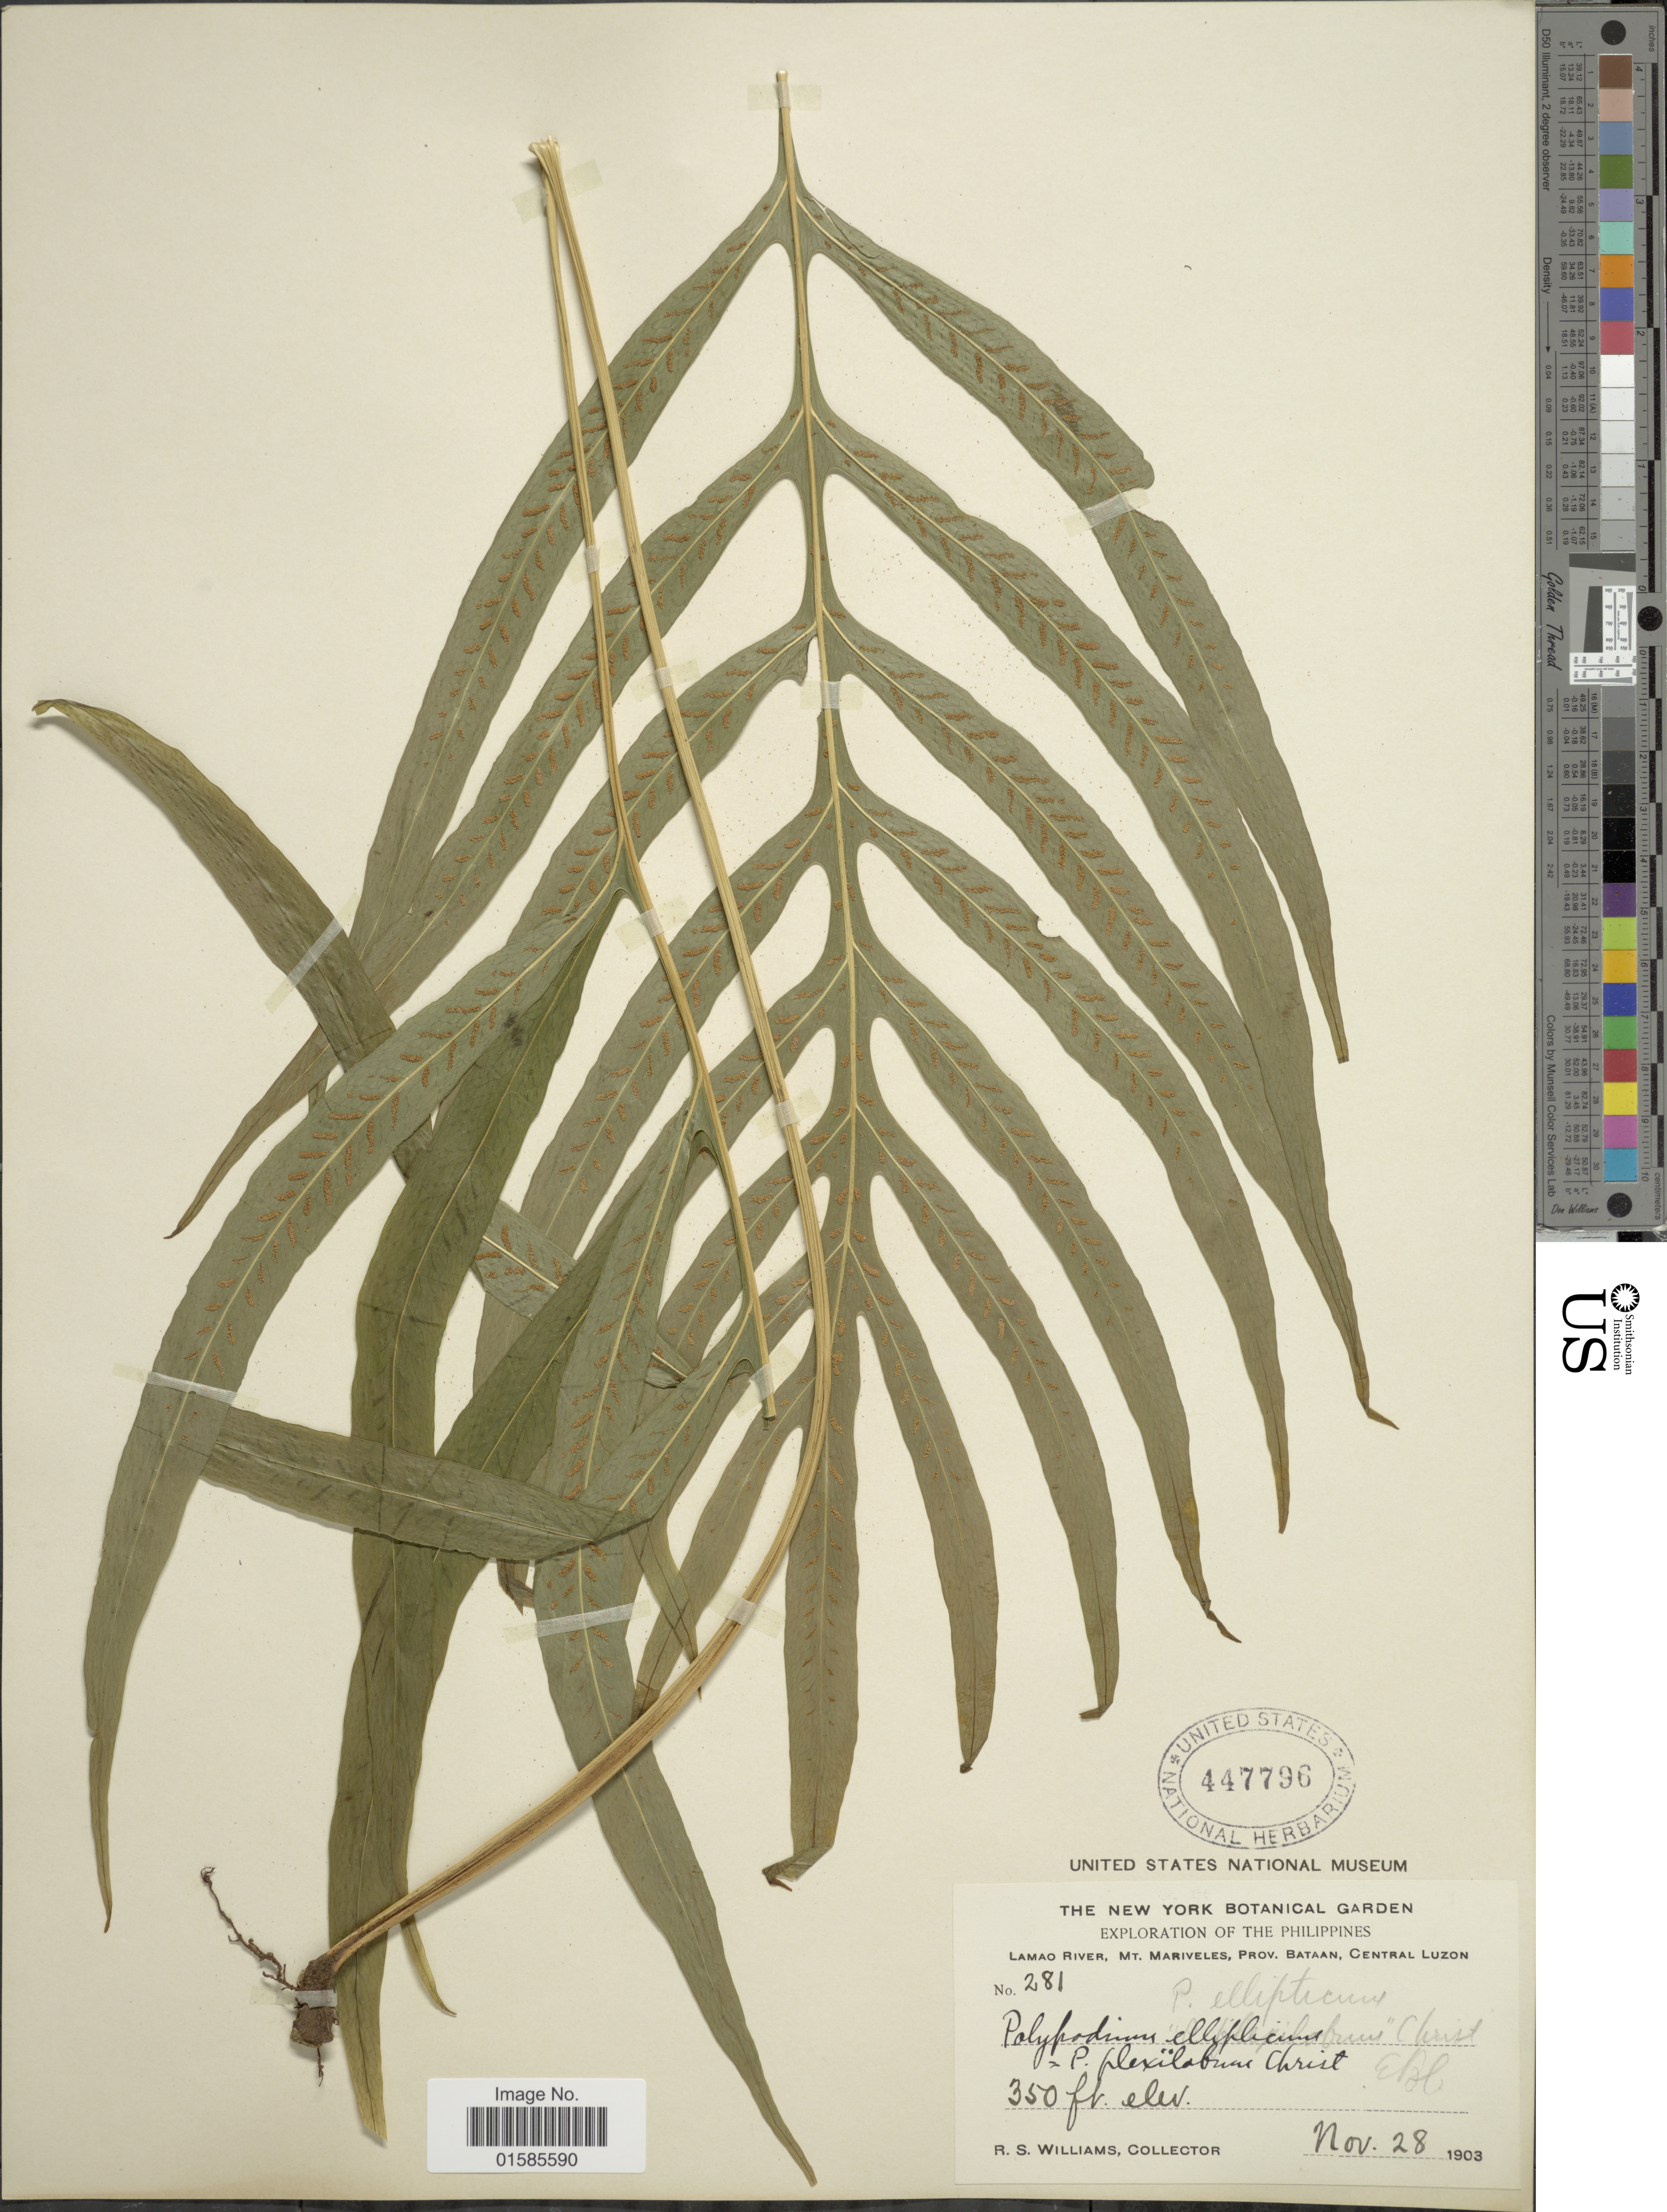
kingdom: Plantae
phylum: Tracheophyta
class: Polypodiopsida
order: Polypodiales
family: Polypodiaceae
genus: Leptochilus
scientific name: Leptochilus ellipticus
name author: (Thunb.) Noot.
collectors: R. S. Williams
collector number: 281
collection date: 1903-11-28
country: Philippines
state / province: Central Luzon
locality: The Philippines, Lamao River, Mt. Mariveles, Prov. Bataan, Central Luzon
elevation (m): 107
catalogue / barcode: US 447796